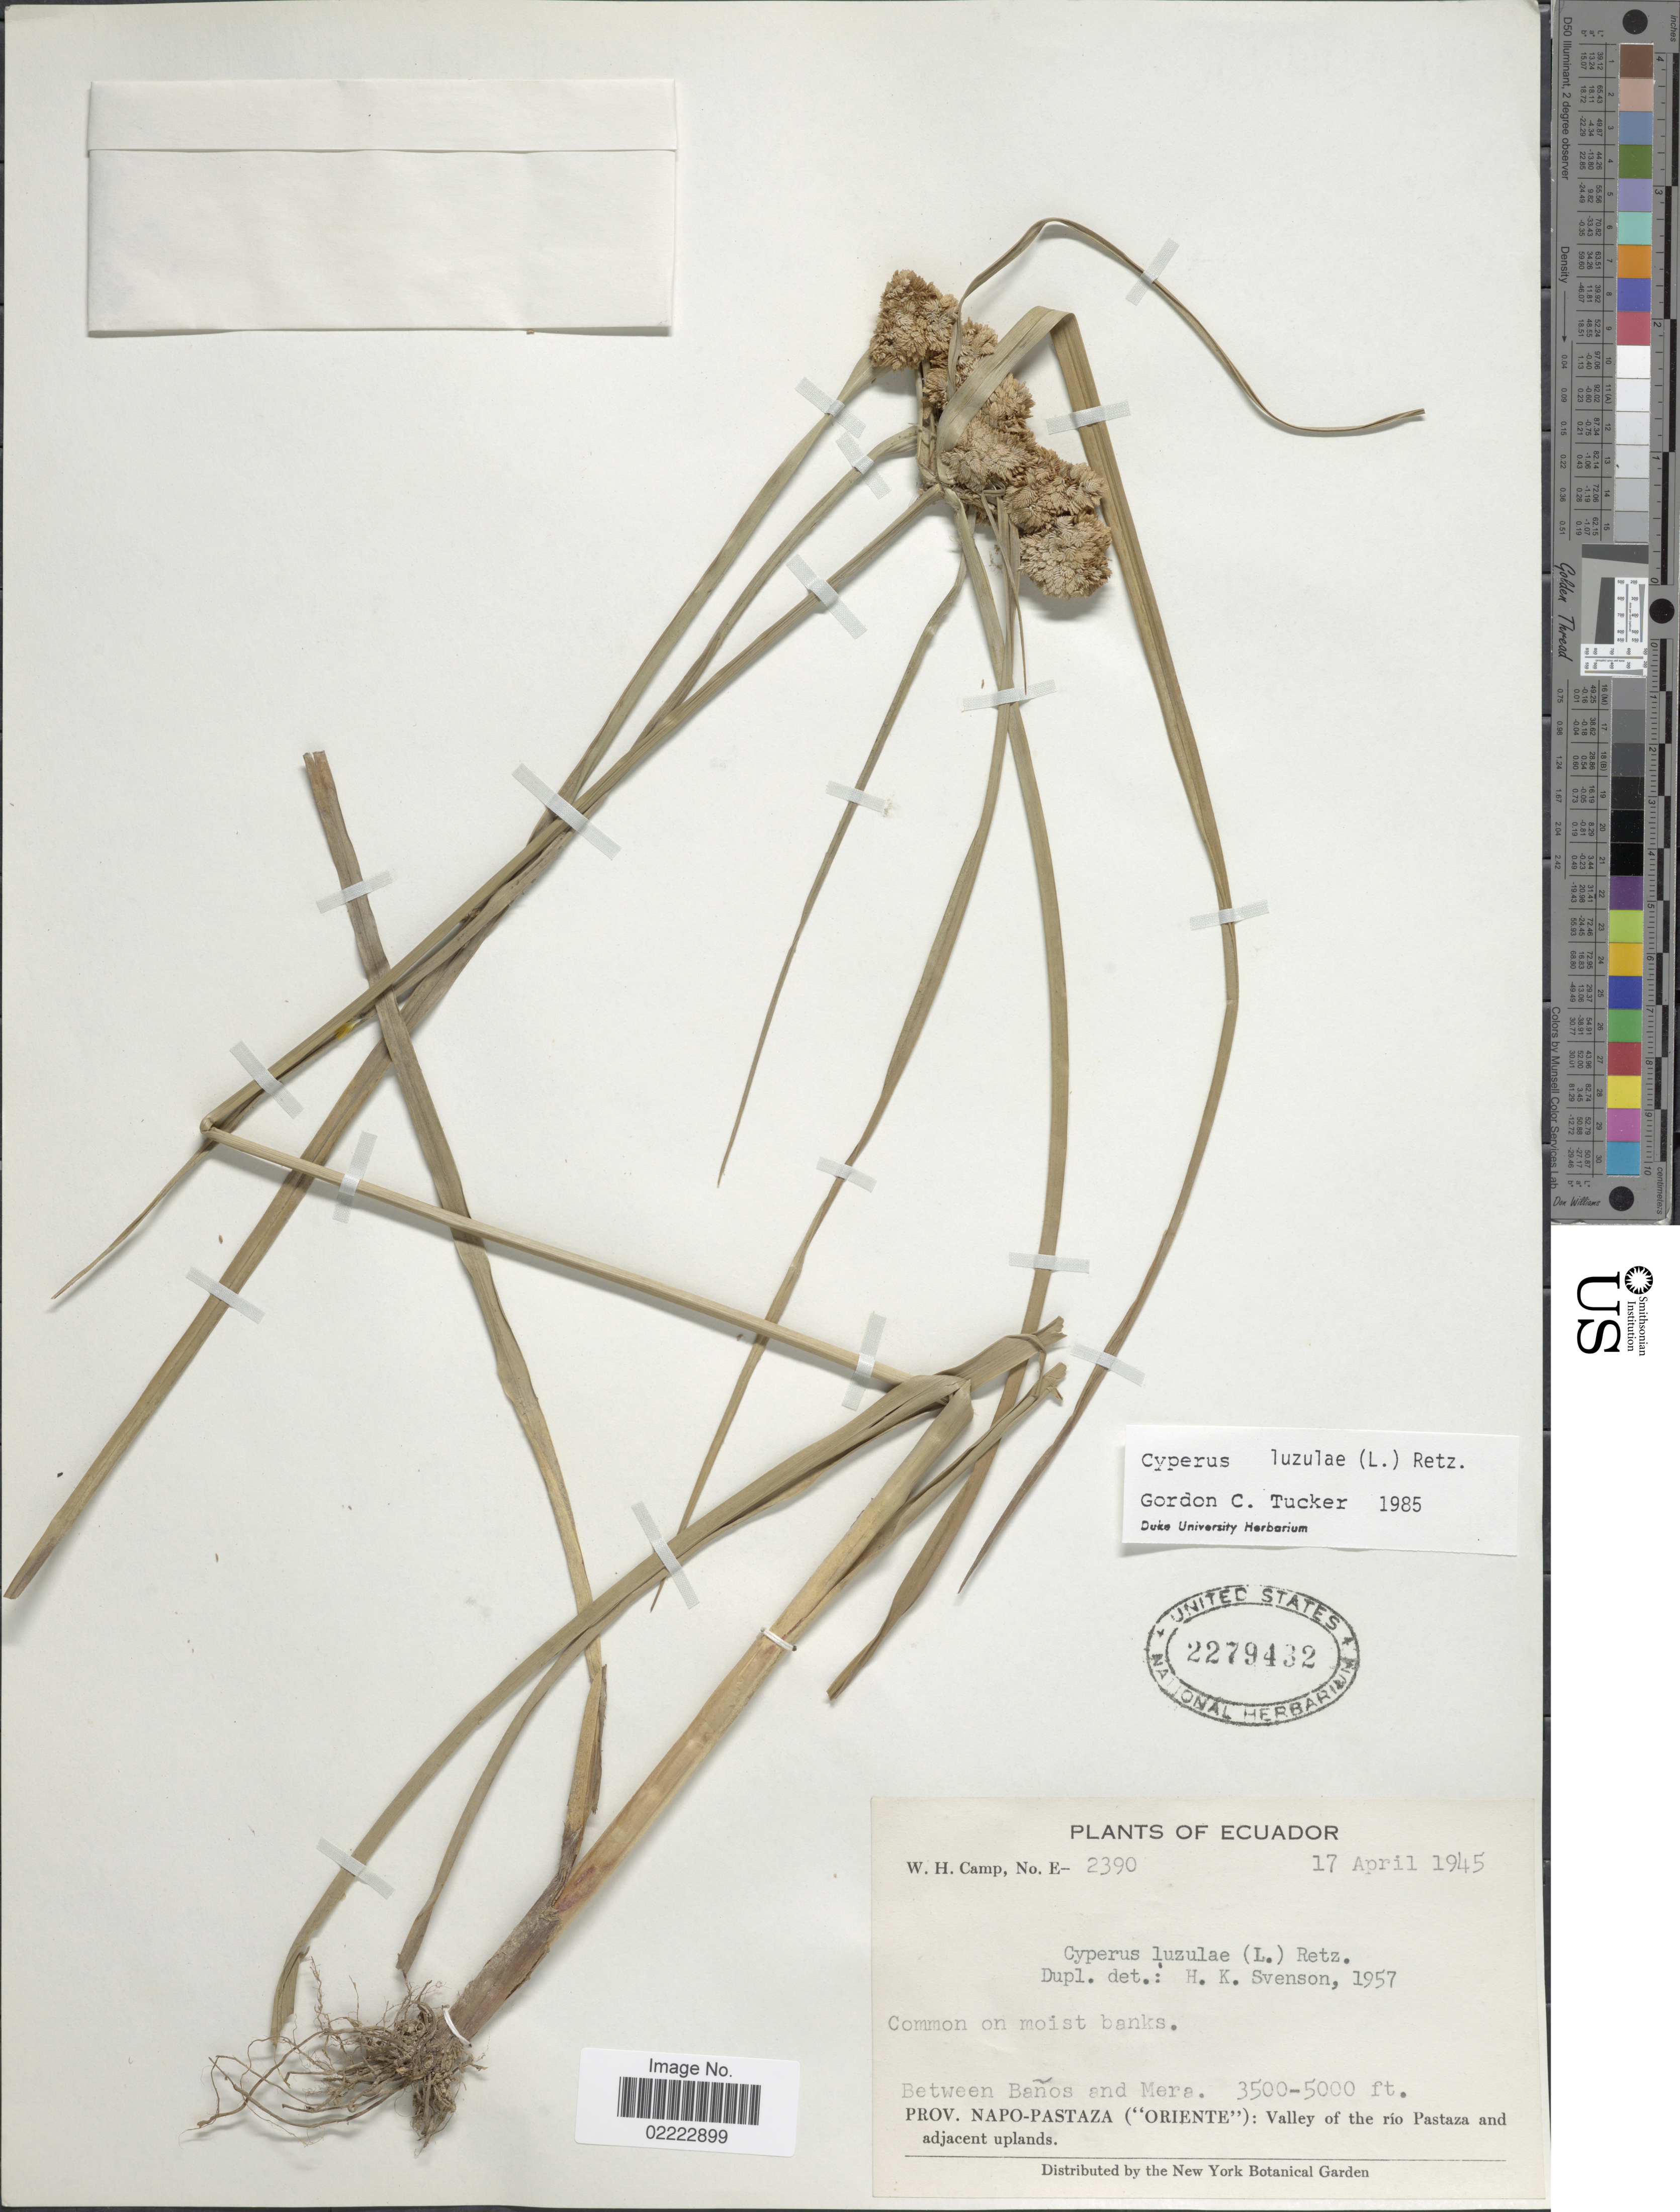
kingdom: Plantae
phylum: Tracheophyta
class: Liliopsida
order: Poales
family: Cyperaceae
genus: Cyperus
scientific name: Cyperus luzulae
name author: (L.) Rottb. ex Retz.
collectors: W. H. Camp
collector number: E-2390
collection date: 1945-04-17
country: Ecuador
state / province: Napo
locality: Between Banos and Mera. Prov. Napo- Pastaza ("Oriente"): Valley of the rio Pastaza and adjacent uplands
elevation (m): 1067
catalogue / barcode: US 2279432